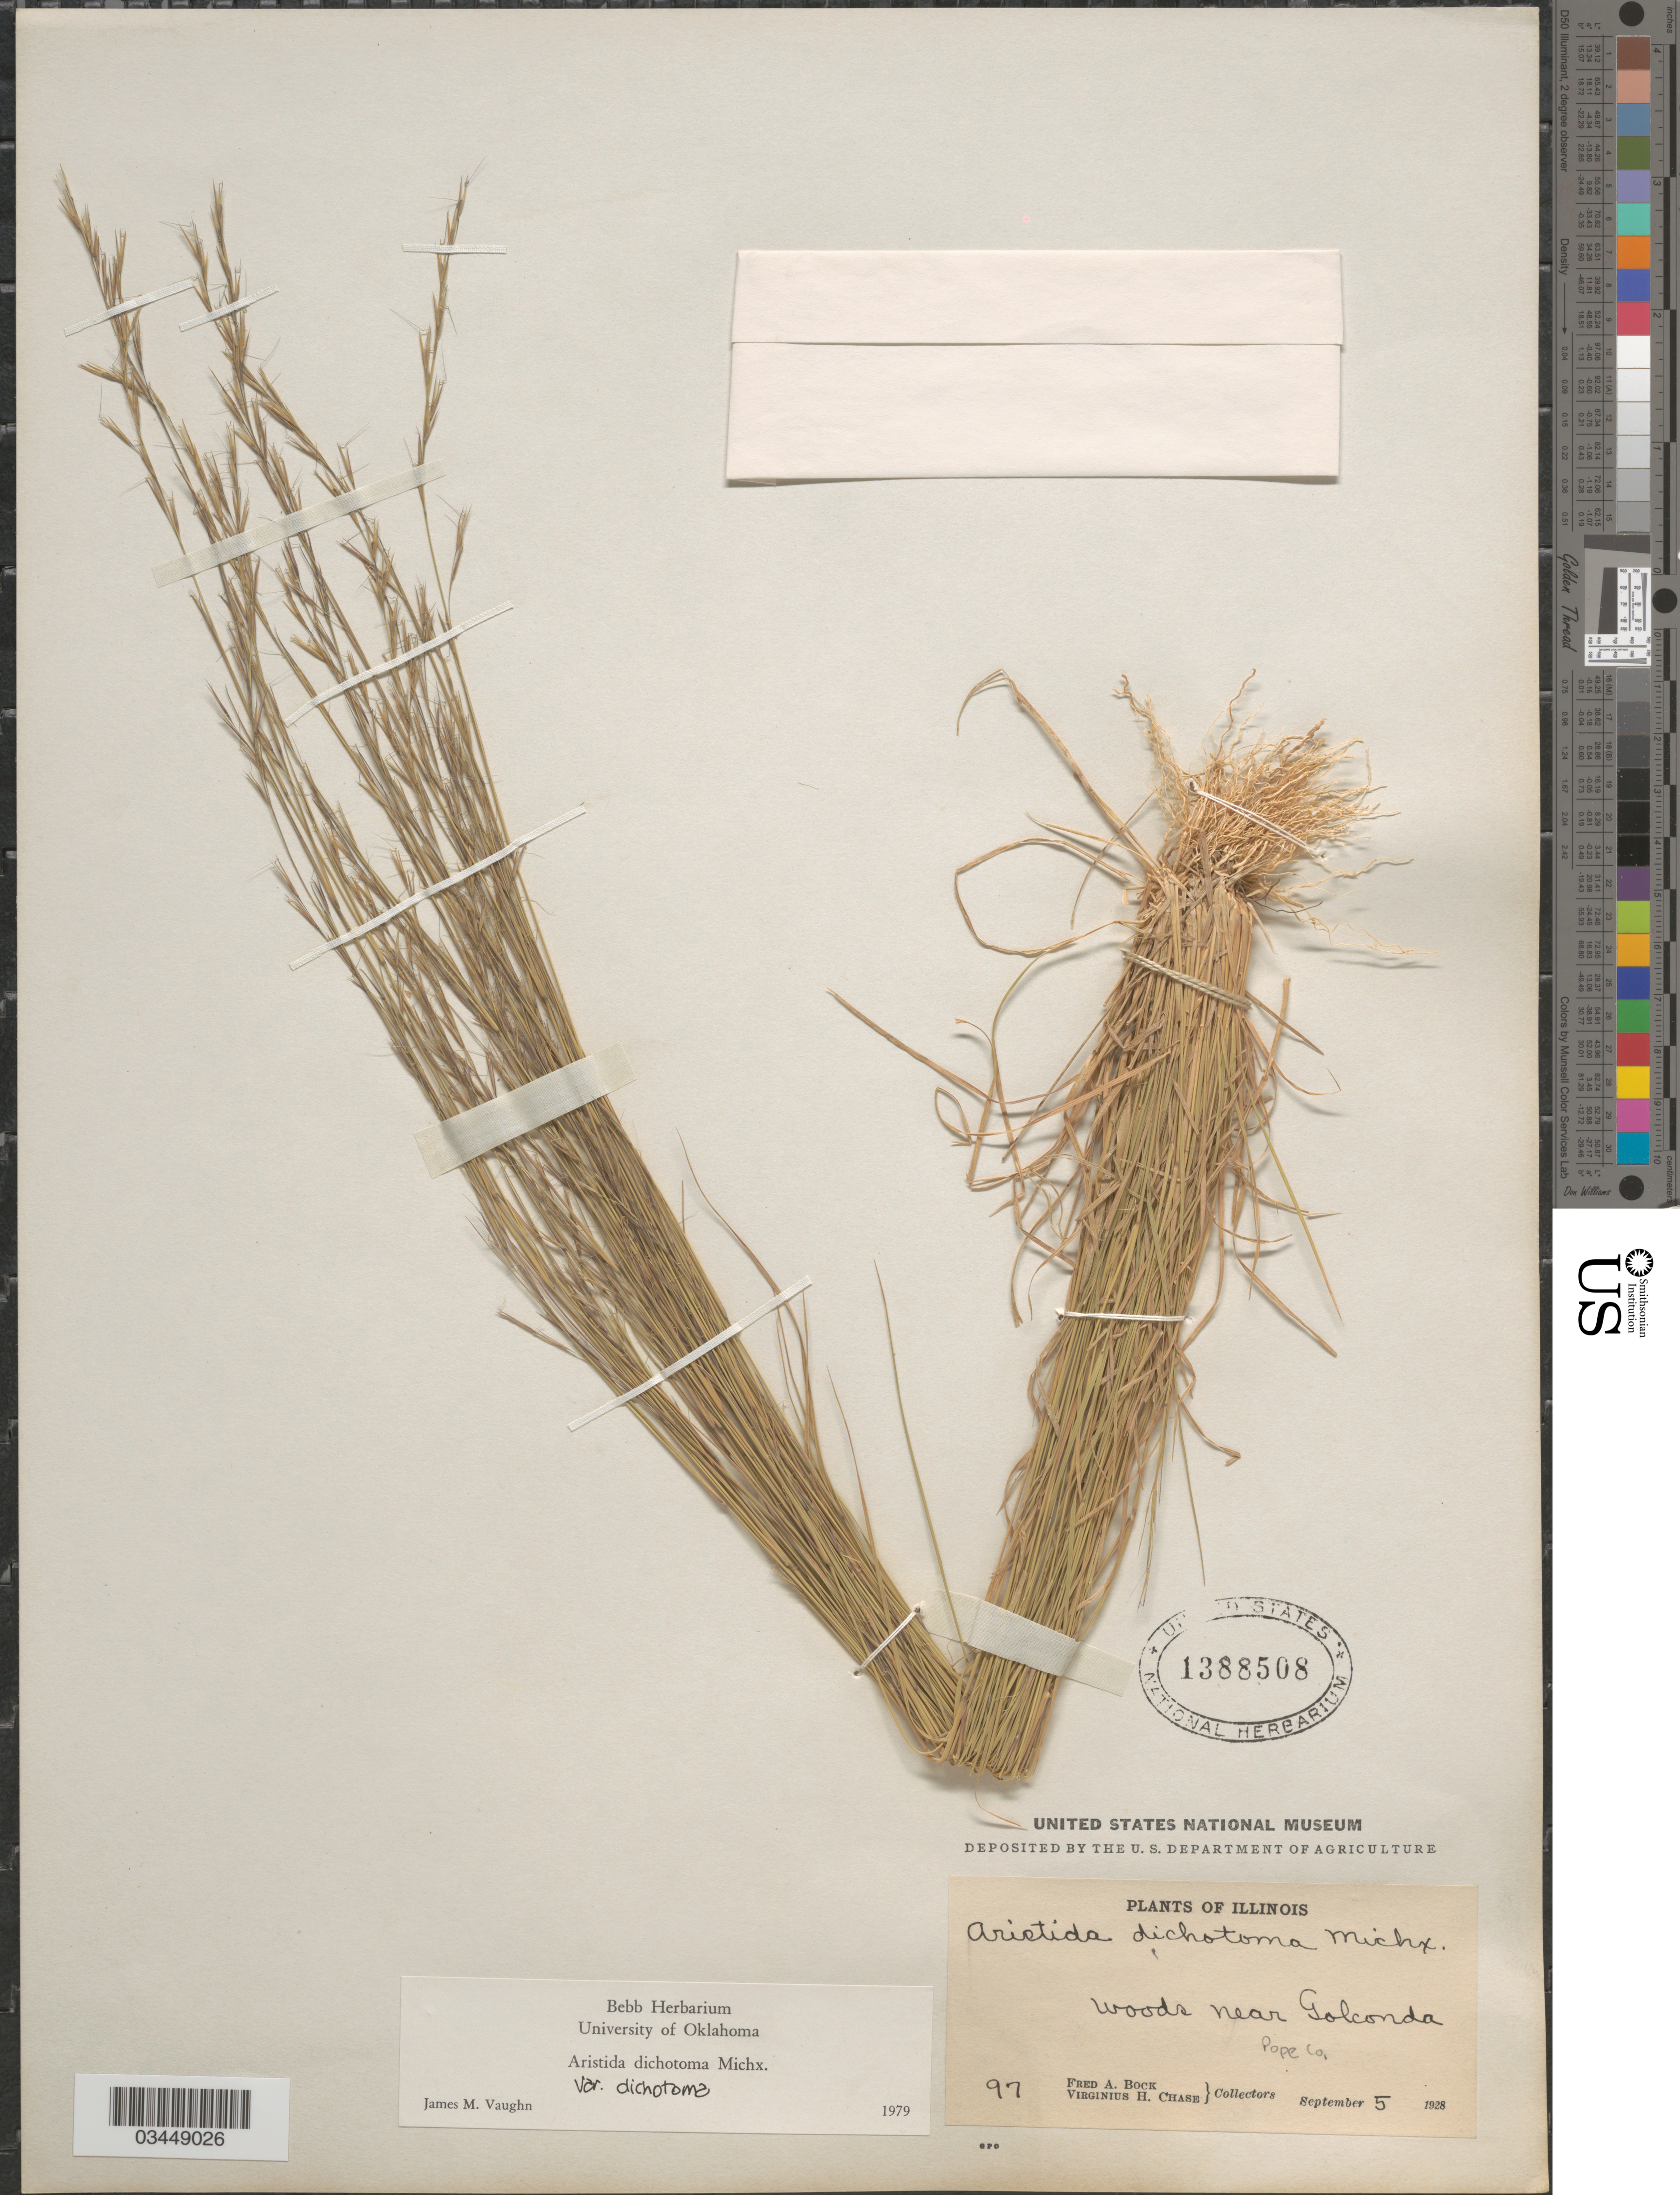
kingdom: Plantae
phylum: Tracheophyta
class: Liliopsida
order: Poales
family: Poaceae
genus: Aristida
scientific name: Aristida dichotoma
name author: Michx.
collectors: F. Bock & V. H. Chase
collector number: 97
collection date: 1928-09-05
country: United States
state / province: Illinois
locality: Woods near Golconda. Pope Co.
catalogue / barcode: US 1388508